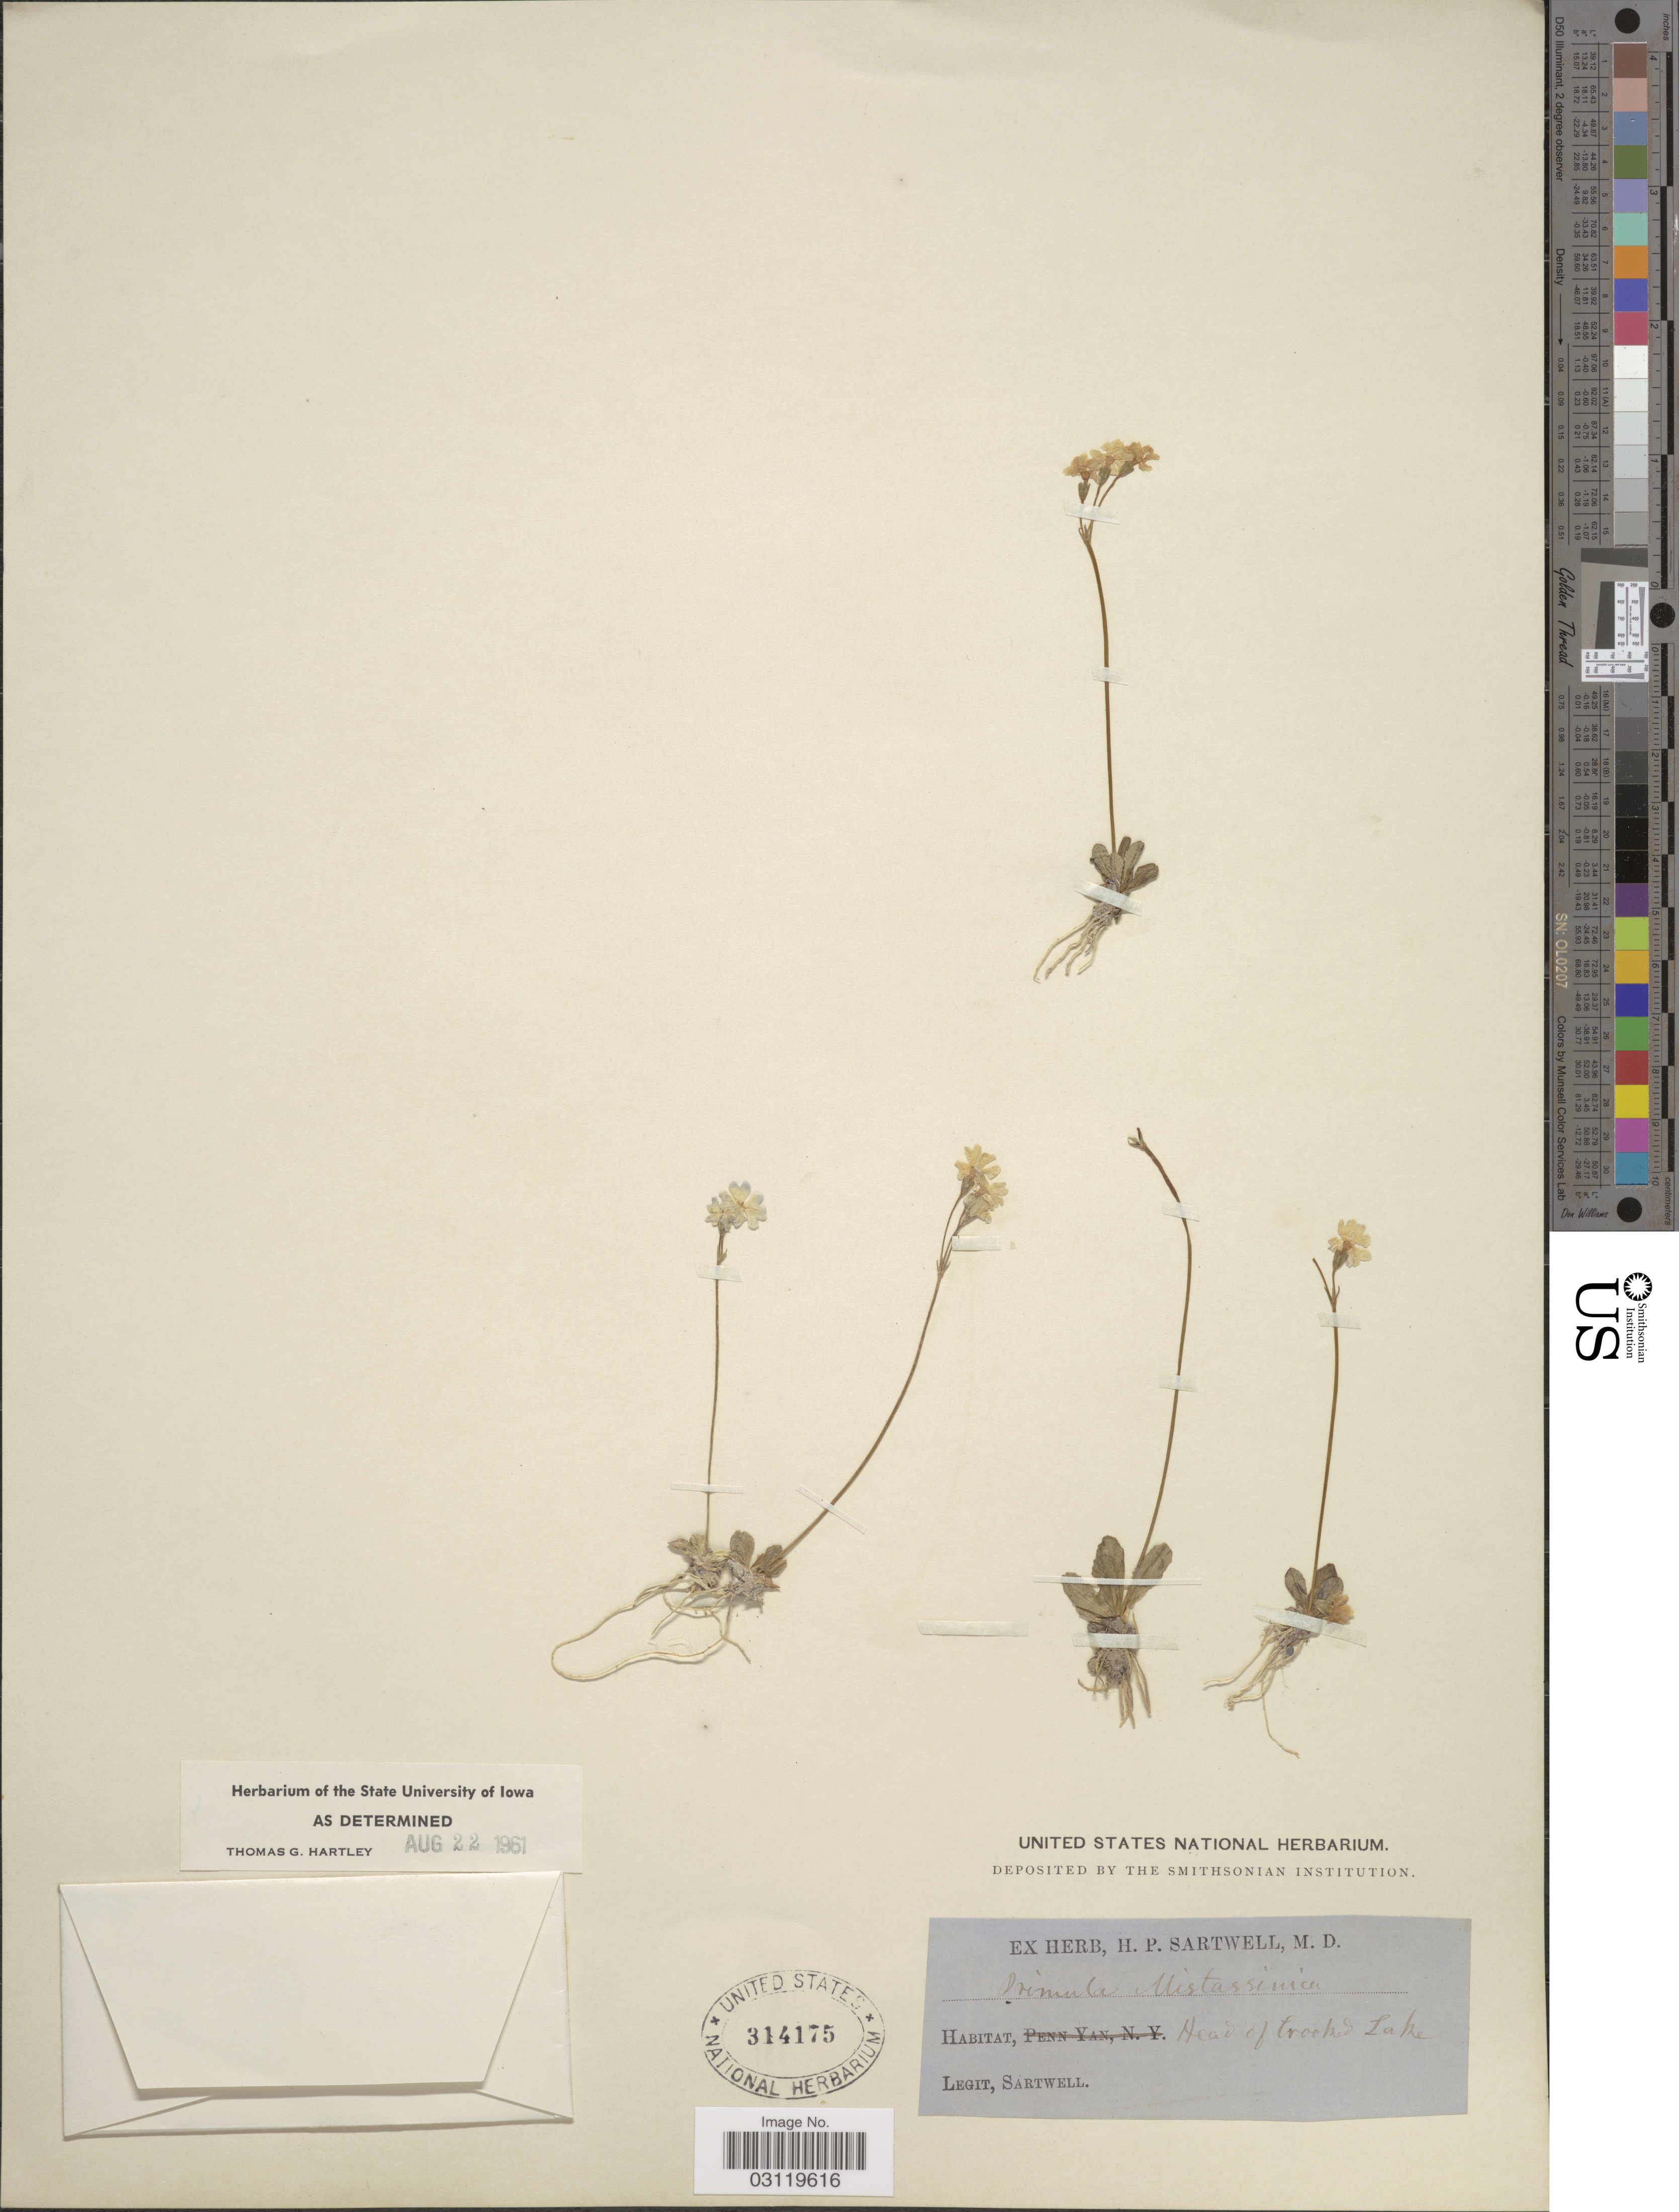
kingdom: Plantae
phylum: Tracheophyta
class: Magnoliopsida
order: Ericales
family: Primulaceae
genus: Primula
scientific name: Primula mistassinica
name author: Michx.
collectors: Sartwell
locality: Head of Crooked Lake.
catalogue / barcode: US 314175